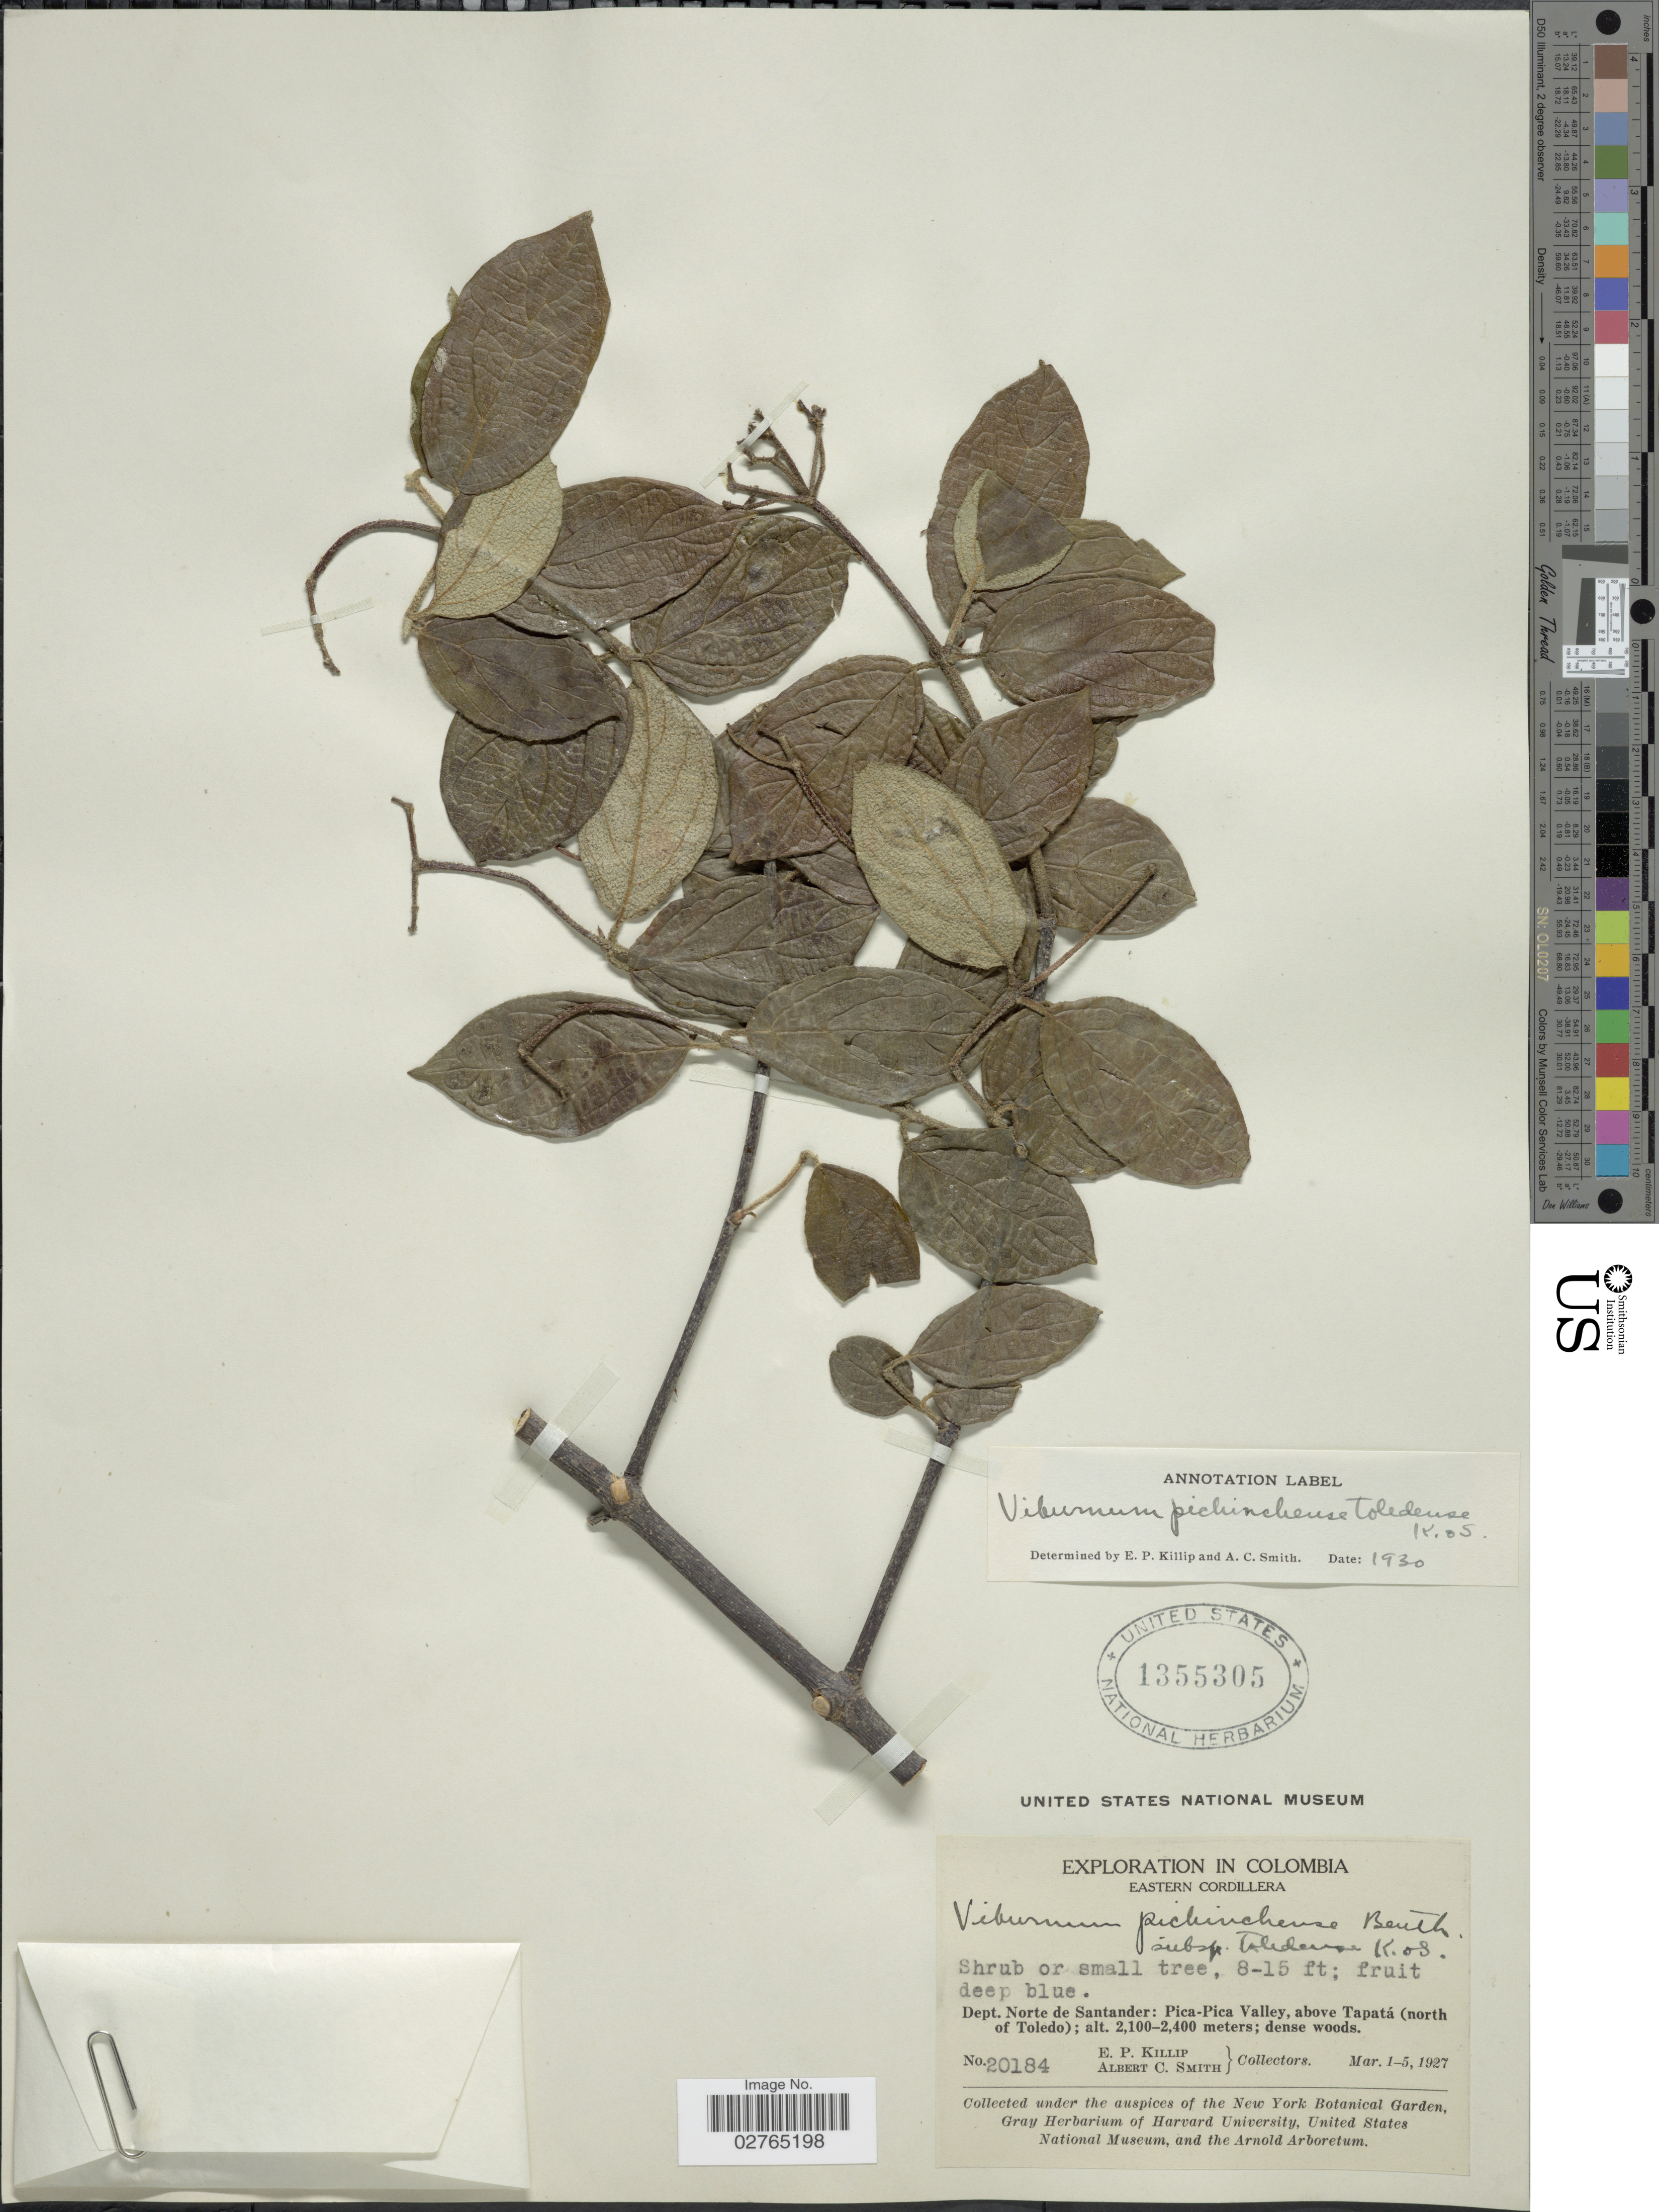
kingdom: Plantae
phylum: Tracheophyta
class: Magnoliopsida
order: Dipsacales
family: Viburnaceae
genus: Viburnum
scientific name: Viburnum pichinchense subsp. toledense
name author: Killip & A.C. Sm.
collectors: E. P. Killip & A. C. Smith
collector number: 20184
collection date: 1927-03-01/1927-03-05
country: Colombia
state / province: Norte de Santander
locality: Eastern Cordillera. Dept. Norte de Santander: Pica-Pica Valley, above Tapatá (north of Toledo).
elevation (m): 2100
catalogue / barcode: US 1355305